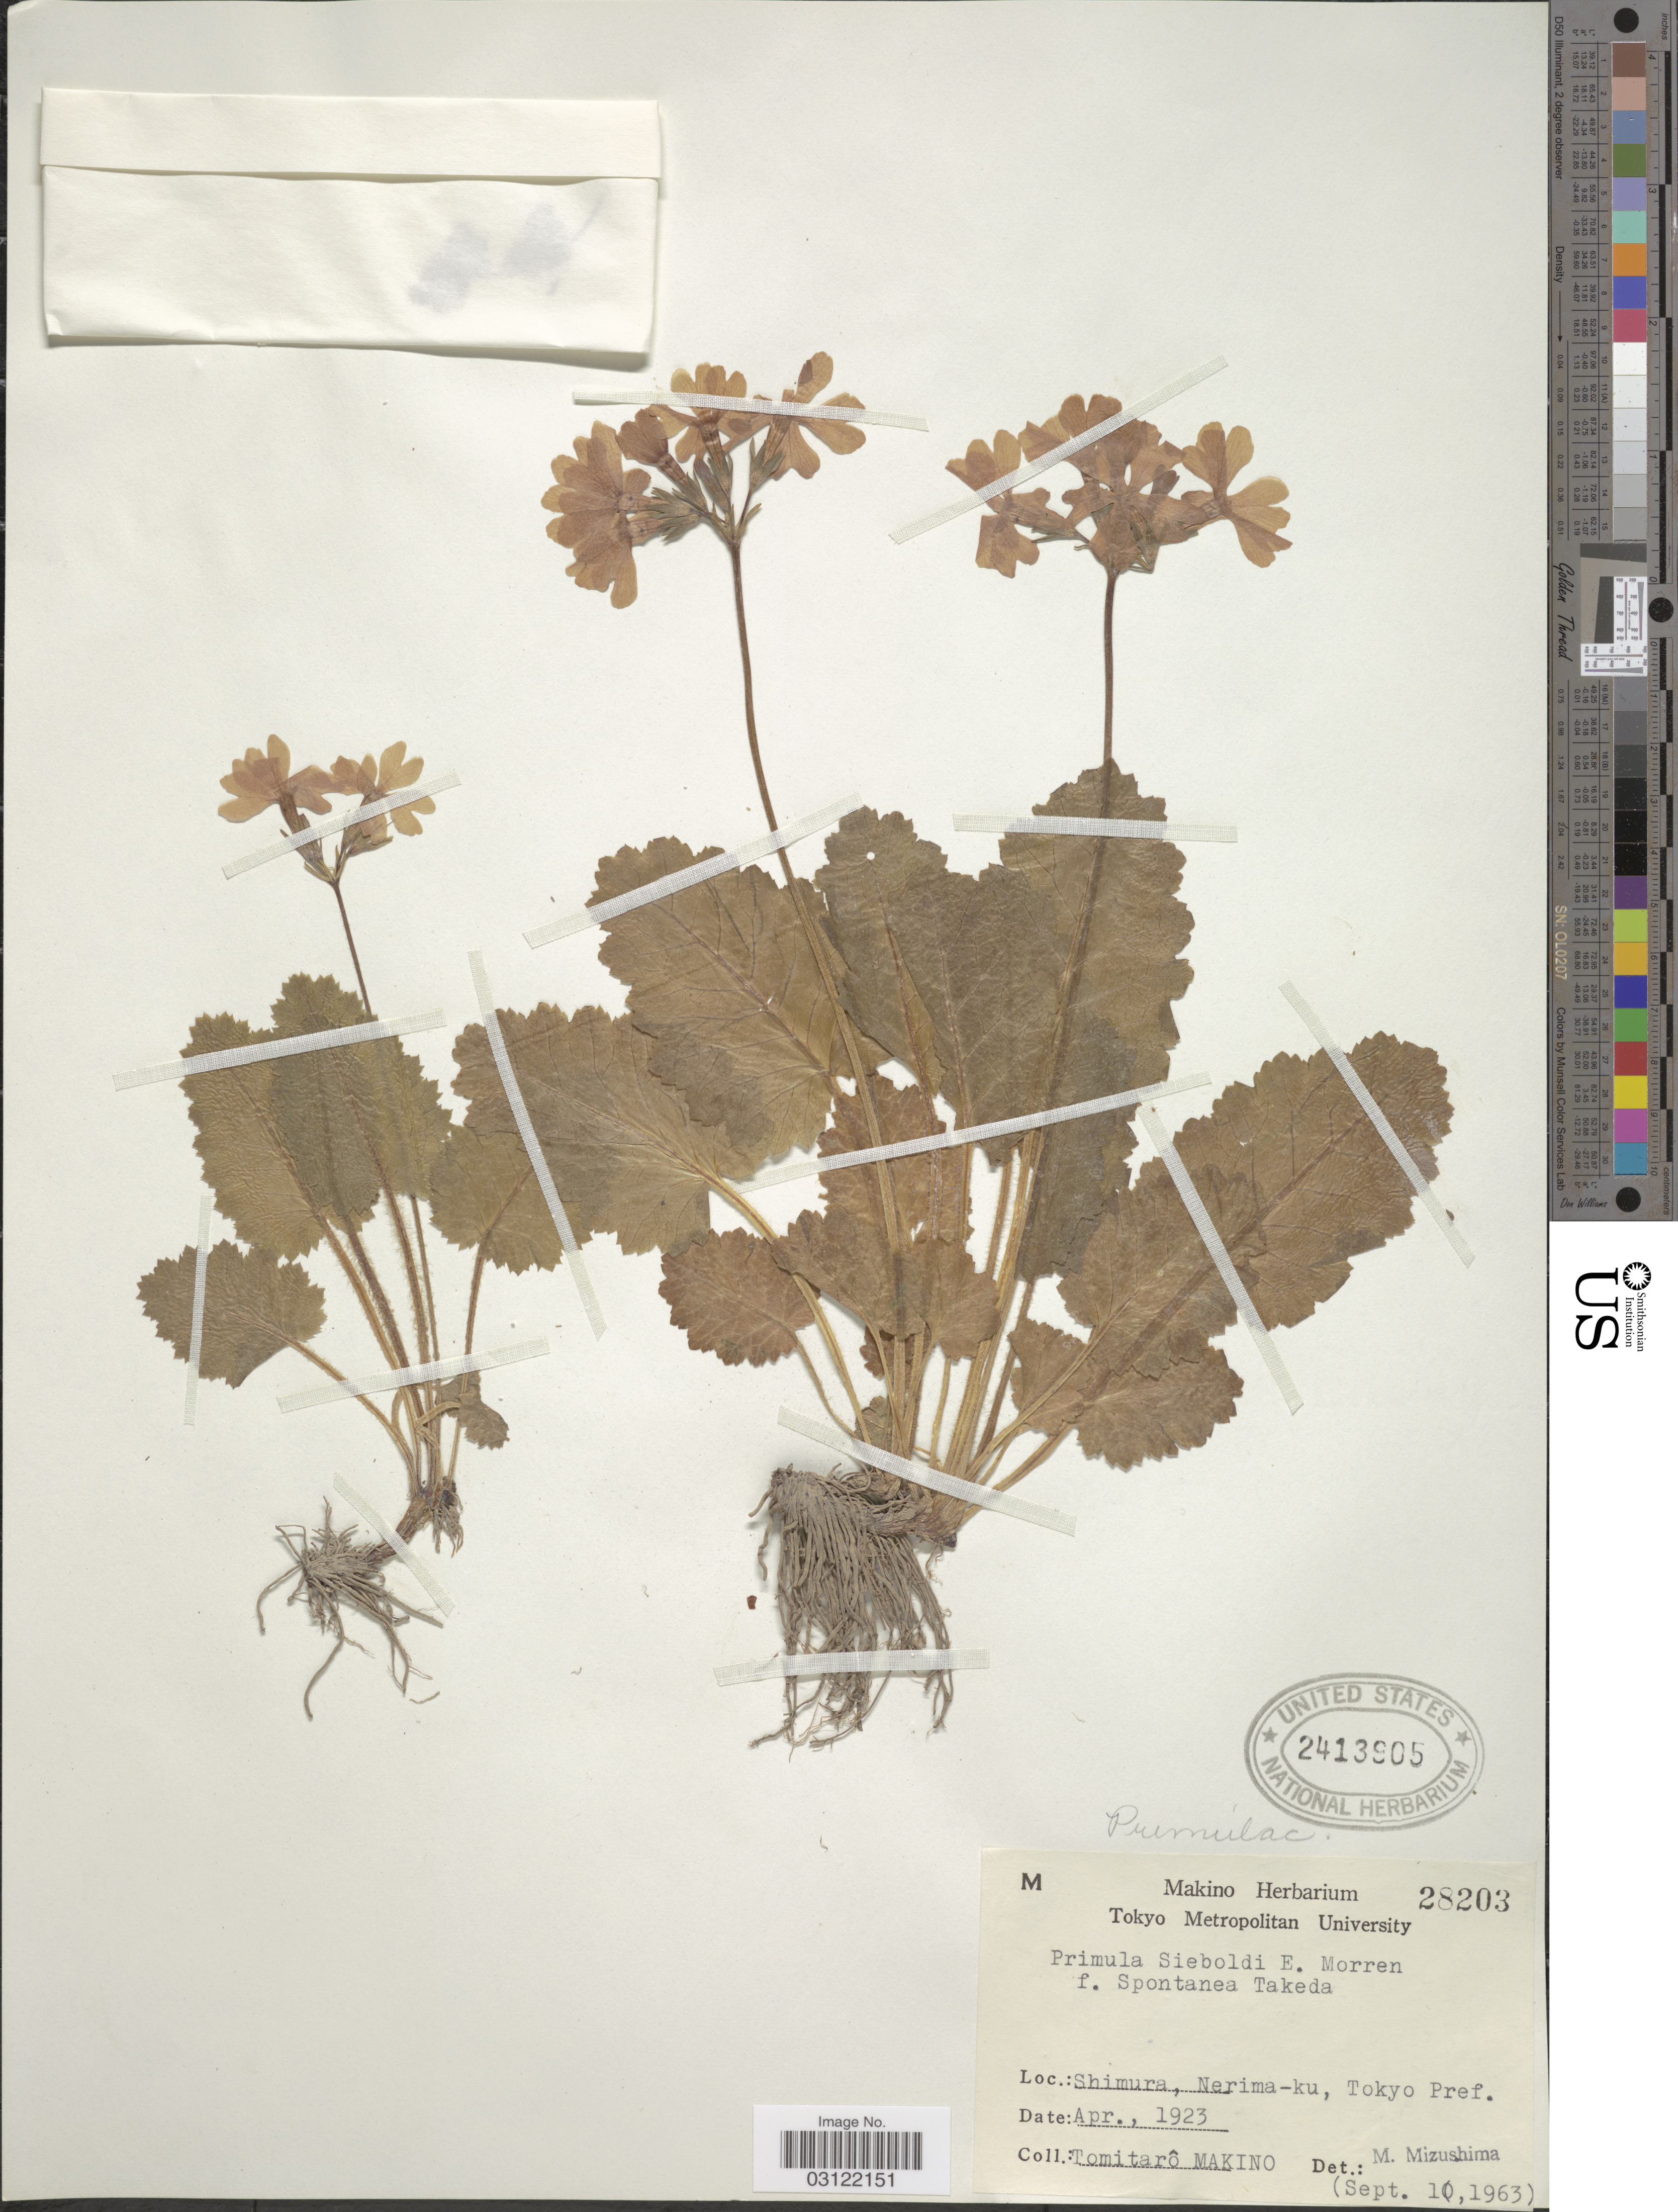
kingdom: Plantae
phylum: Tracheophyta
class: Magnoliopsida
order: Ericales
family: Primulaceae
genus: Primula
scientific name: Primula sieboldii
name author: É. Morren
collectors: T. Makino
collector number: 28203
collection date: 1923-04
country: Japan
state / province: Tokyo, Federal City of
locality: Shimura, Nerima-ku, Tokyo Pref.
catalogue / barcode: US 2413905